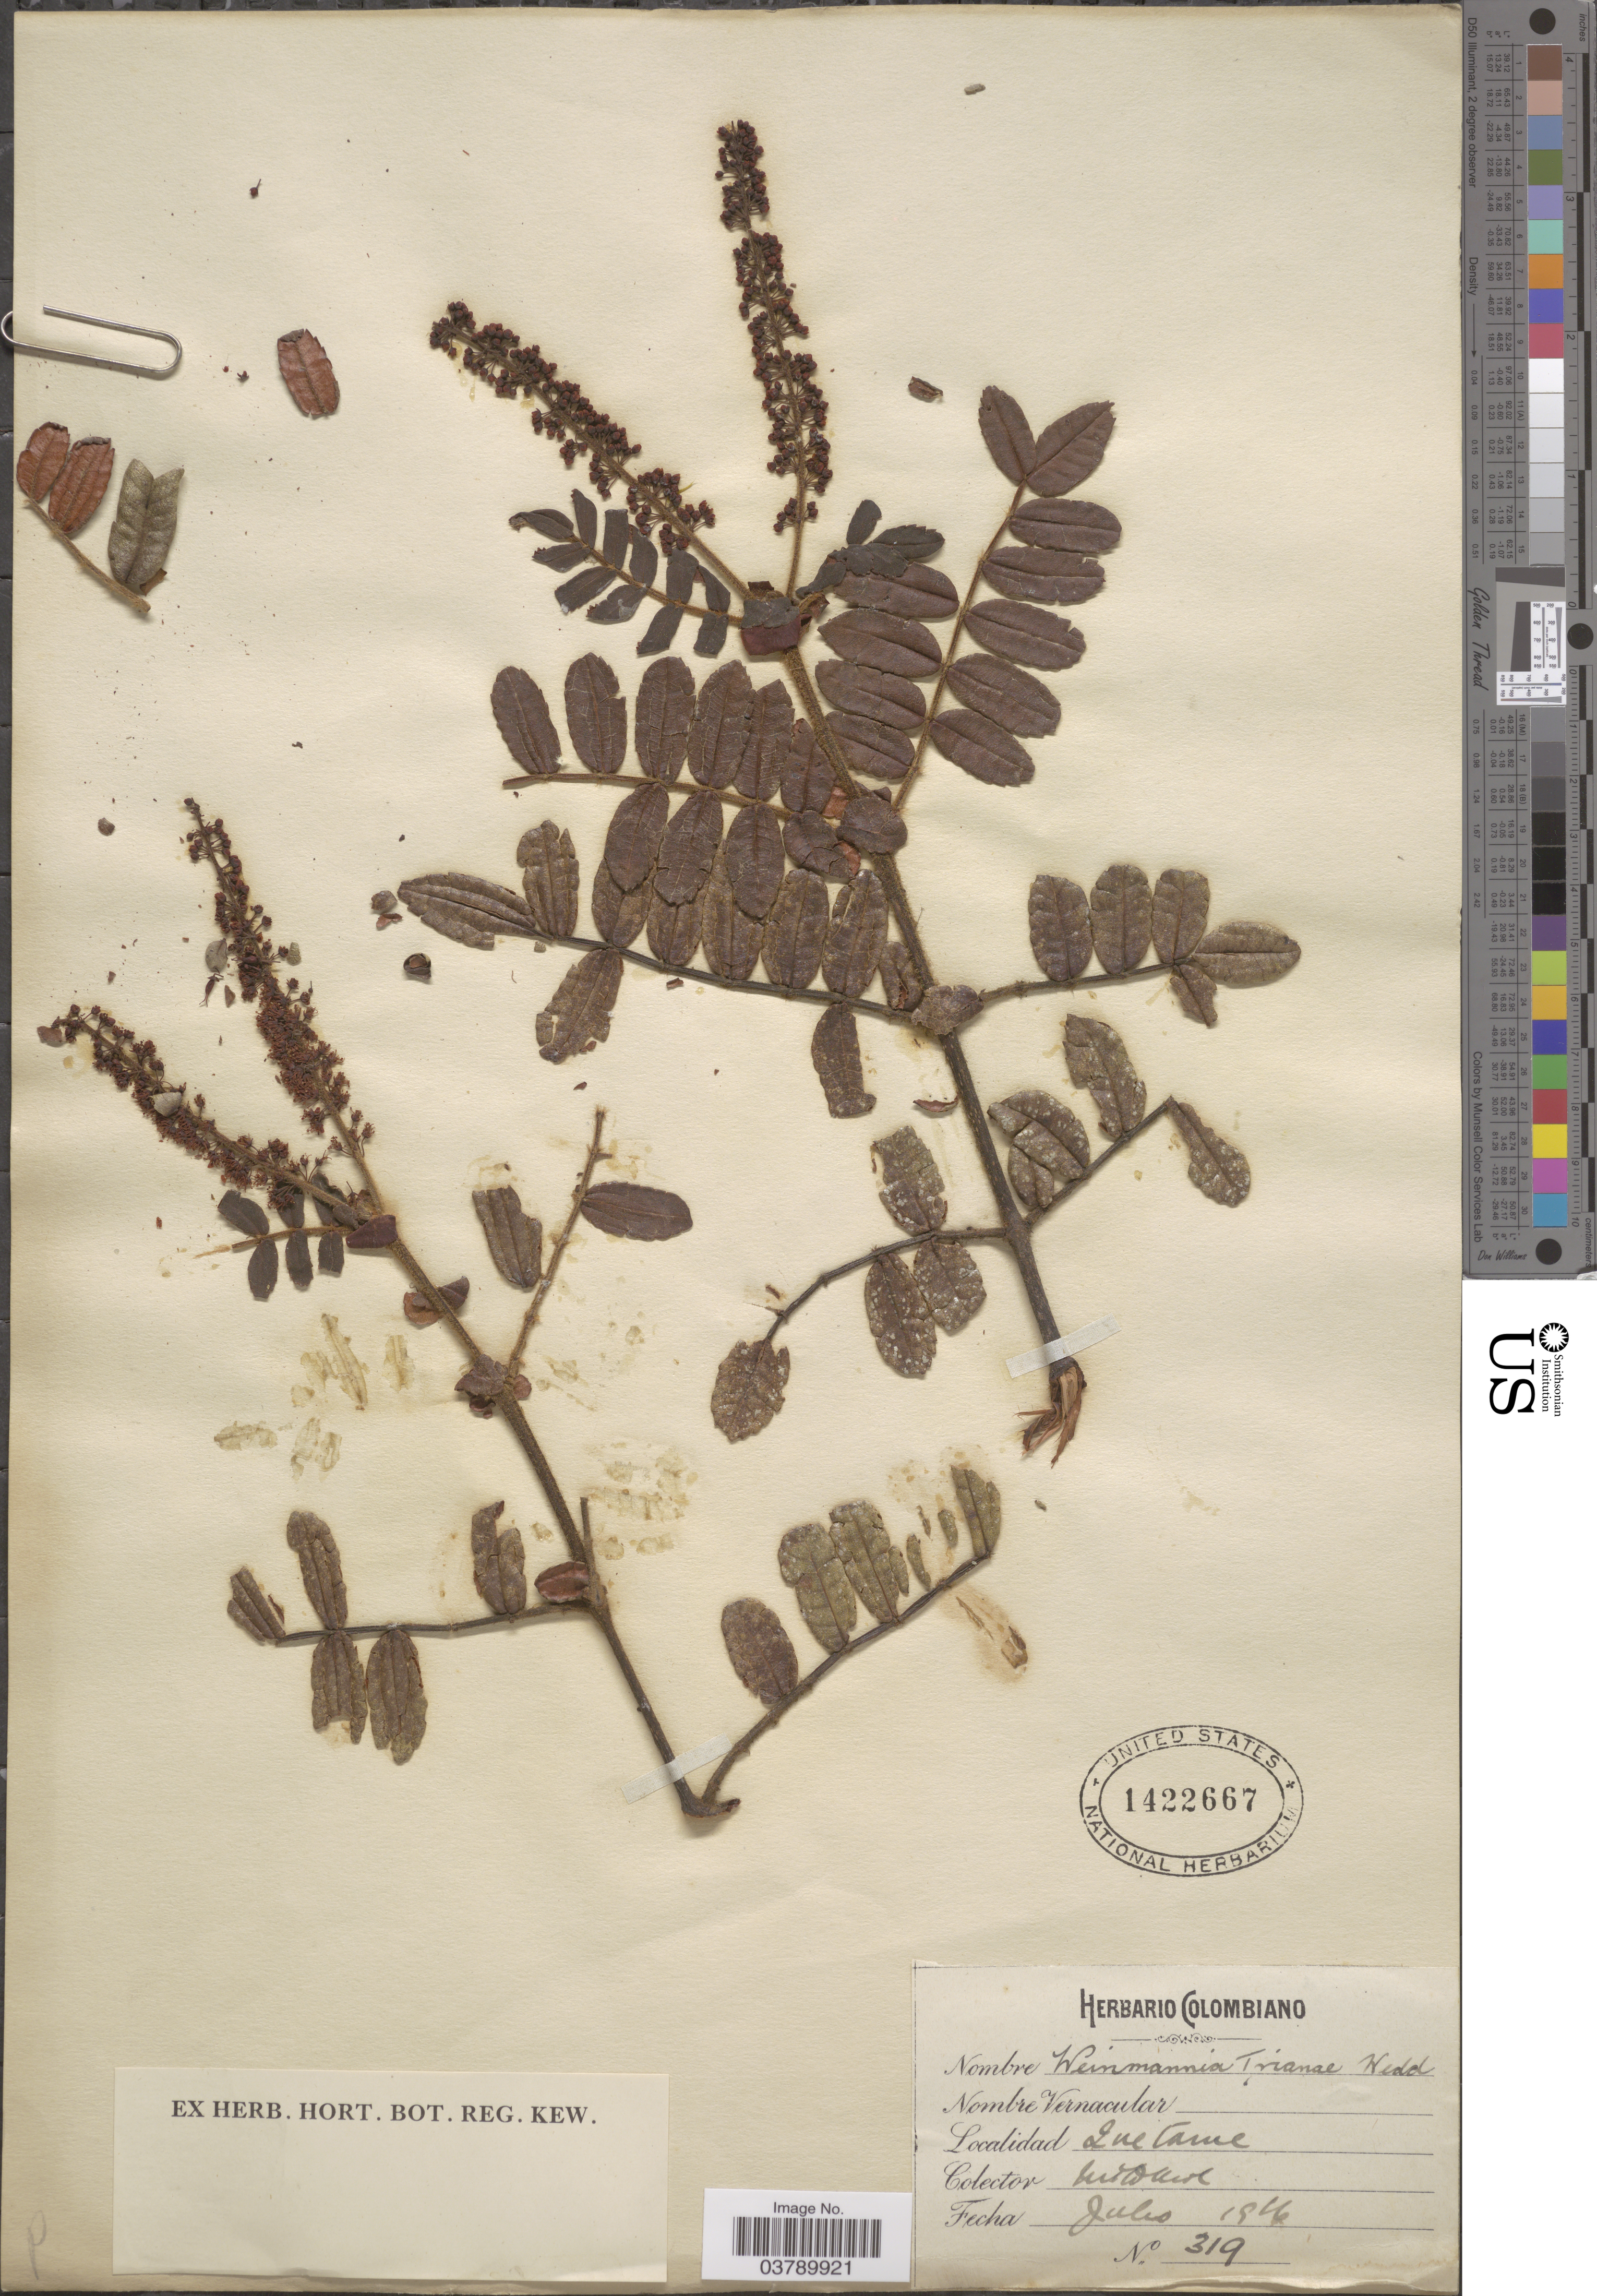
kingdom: Plantae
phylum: Tracheophyta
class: Magnoliopsida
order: Oxalidales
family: Cunoniaceae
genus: Weinmannia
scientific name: Weinmannia trianaea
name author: Wedd.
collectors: M. T. Dawe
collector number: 319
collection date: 1916-07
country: Colombia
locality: Quetame.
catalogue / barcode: US 1422667